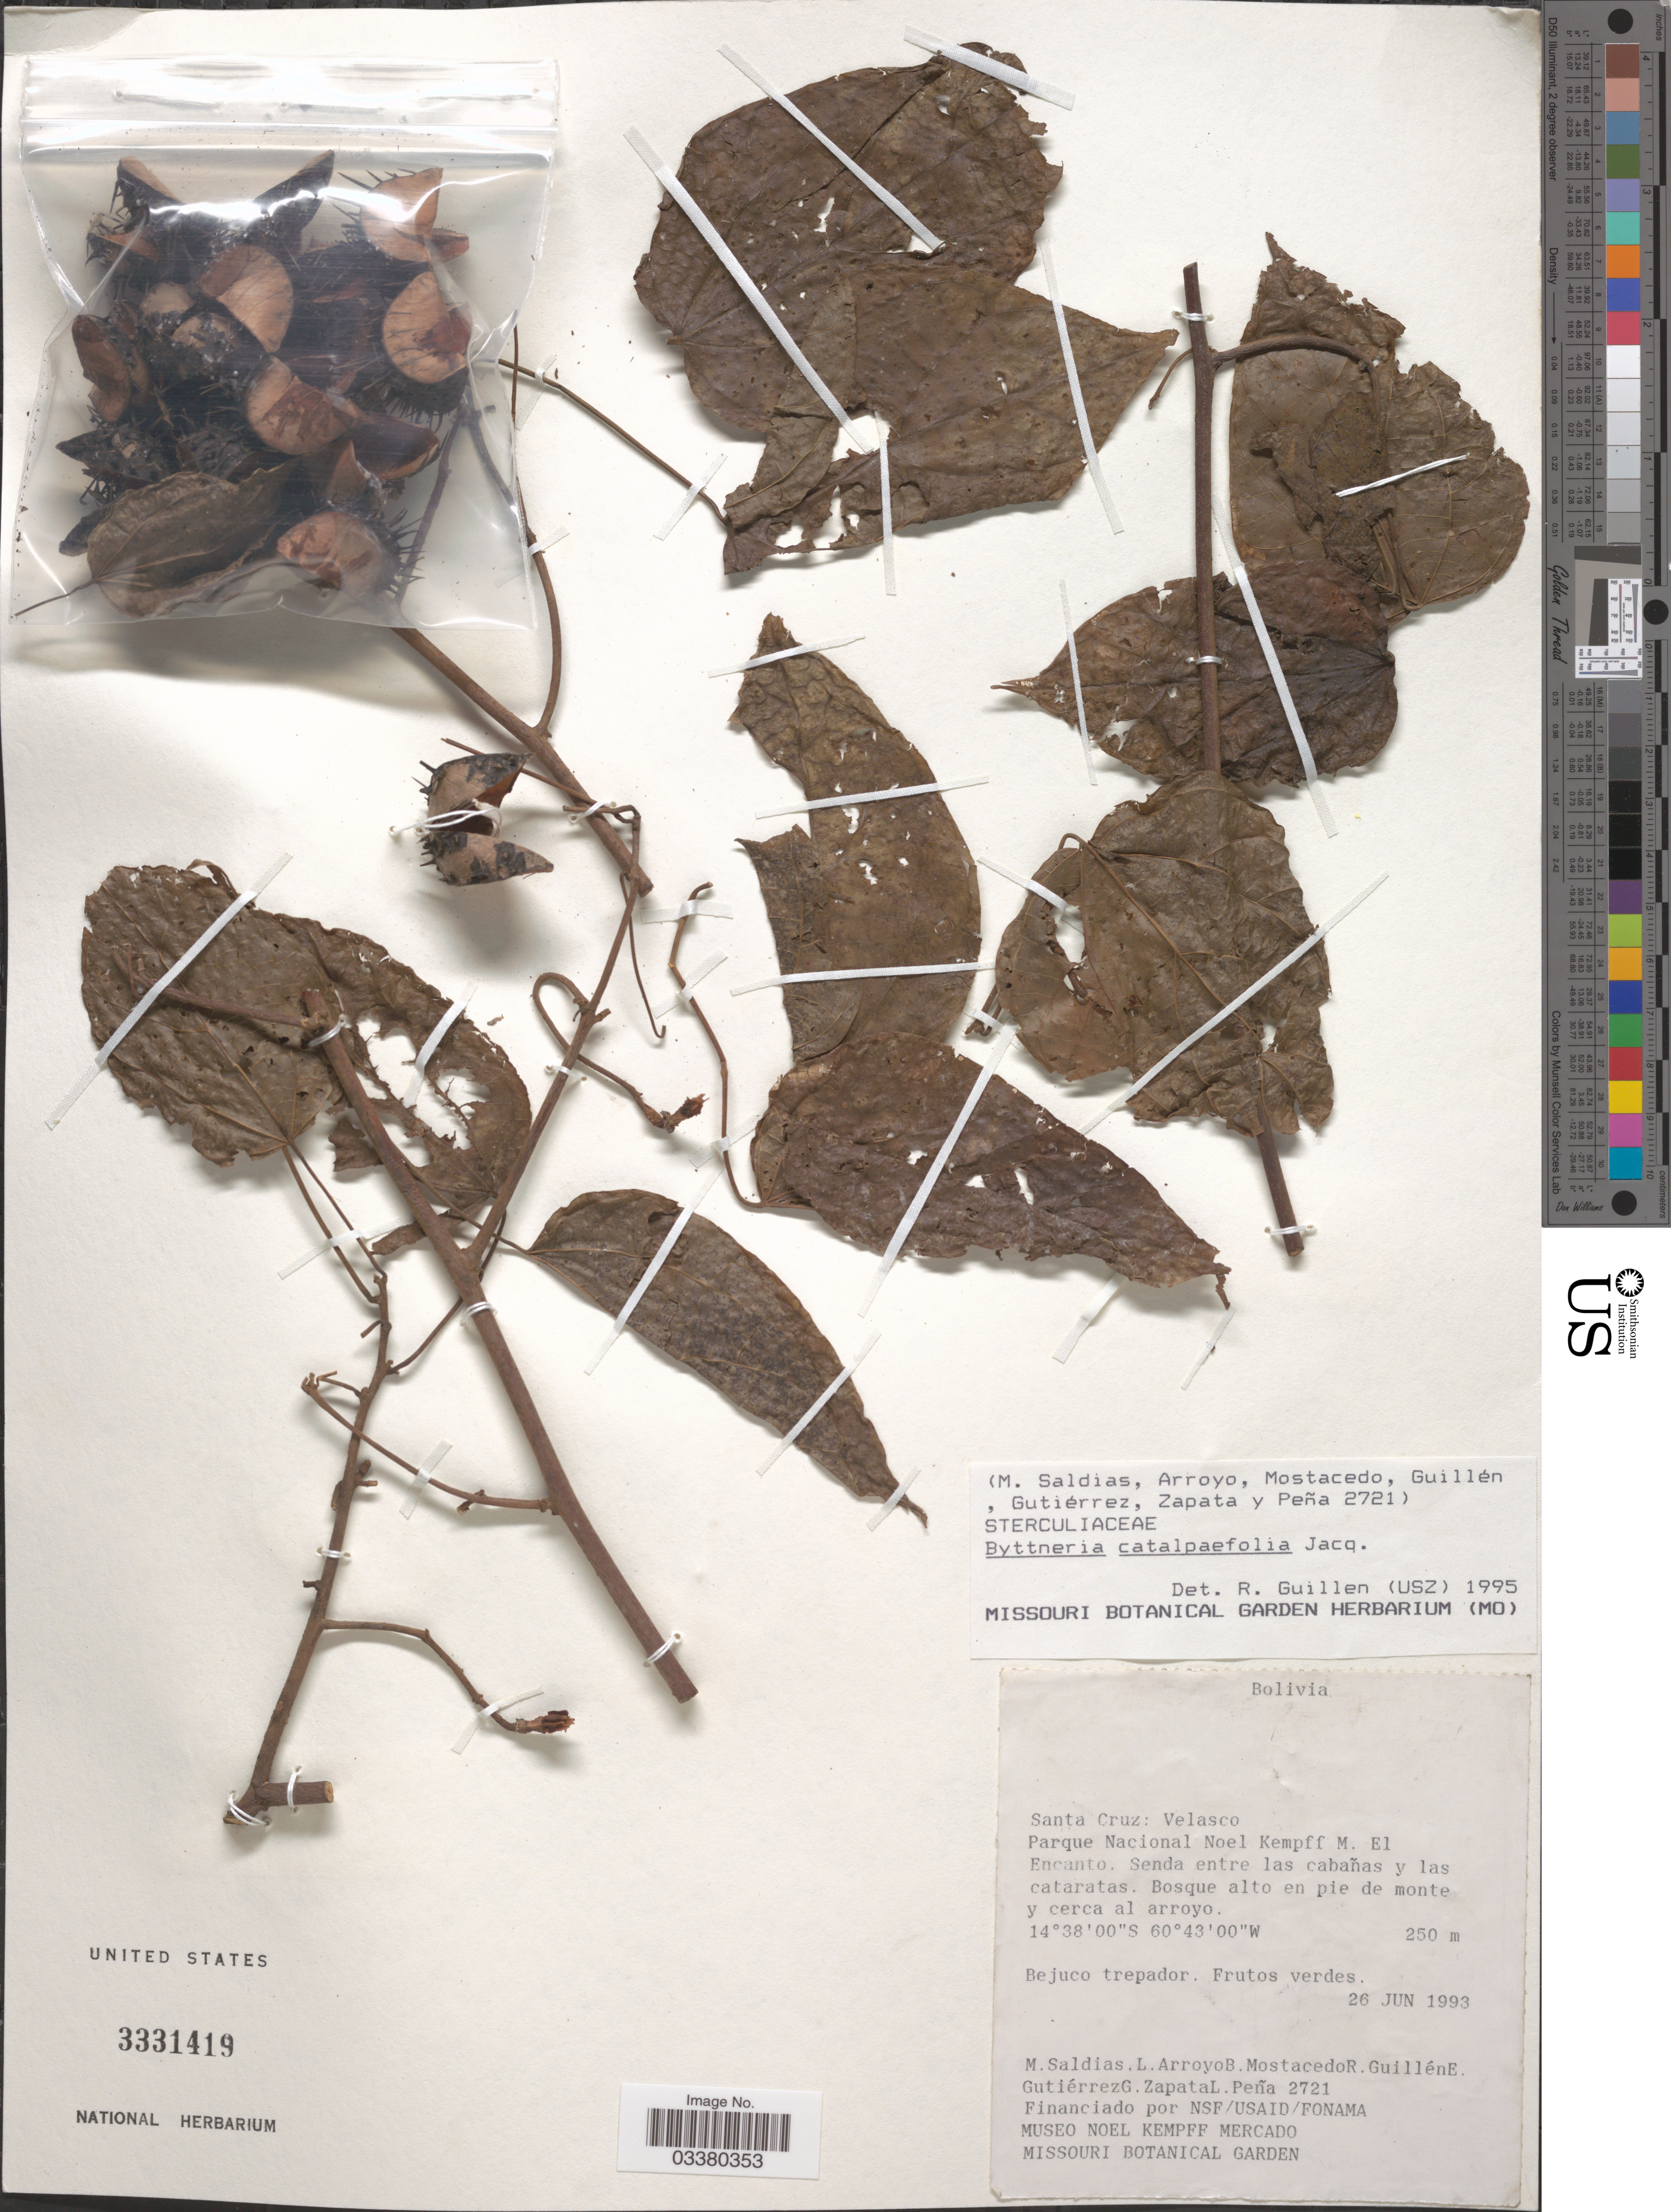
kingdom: Plantae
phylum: Tracheophyta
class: Magnoliopsida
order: Malvales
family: Malvaceae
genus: Byttneria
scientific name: Byttneria catalpifolia subsp. catalpifolia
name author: Jacq.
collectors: M. Saldias, L. Arroyo, B. Mostacedo, R. Guillen & et al.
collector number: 2721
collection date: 1993-06-26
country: Bolivia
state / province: Santa Cruz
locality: Velasco. Parque Nacional Noel Kempff M. El Encanto. Senda entre las cabañas y las cataratas.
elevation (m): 250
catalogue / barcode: US 3331419